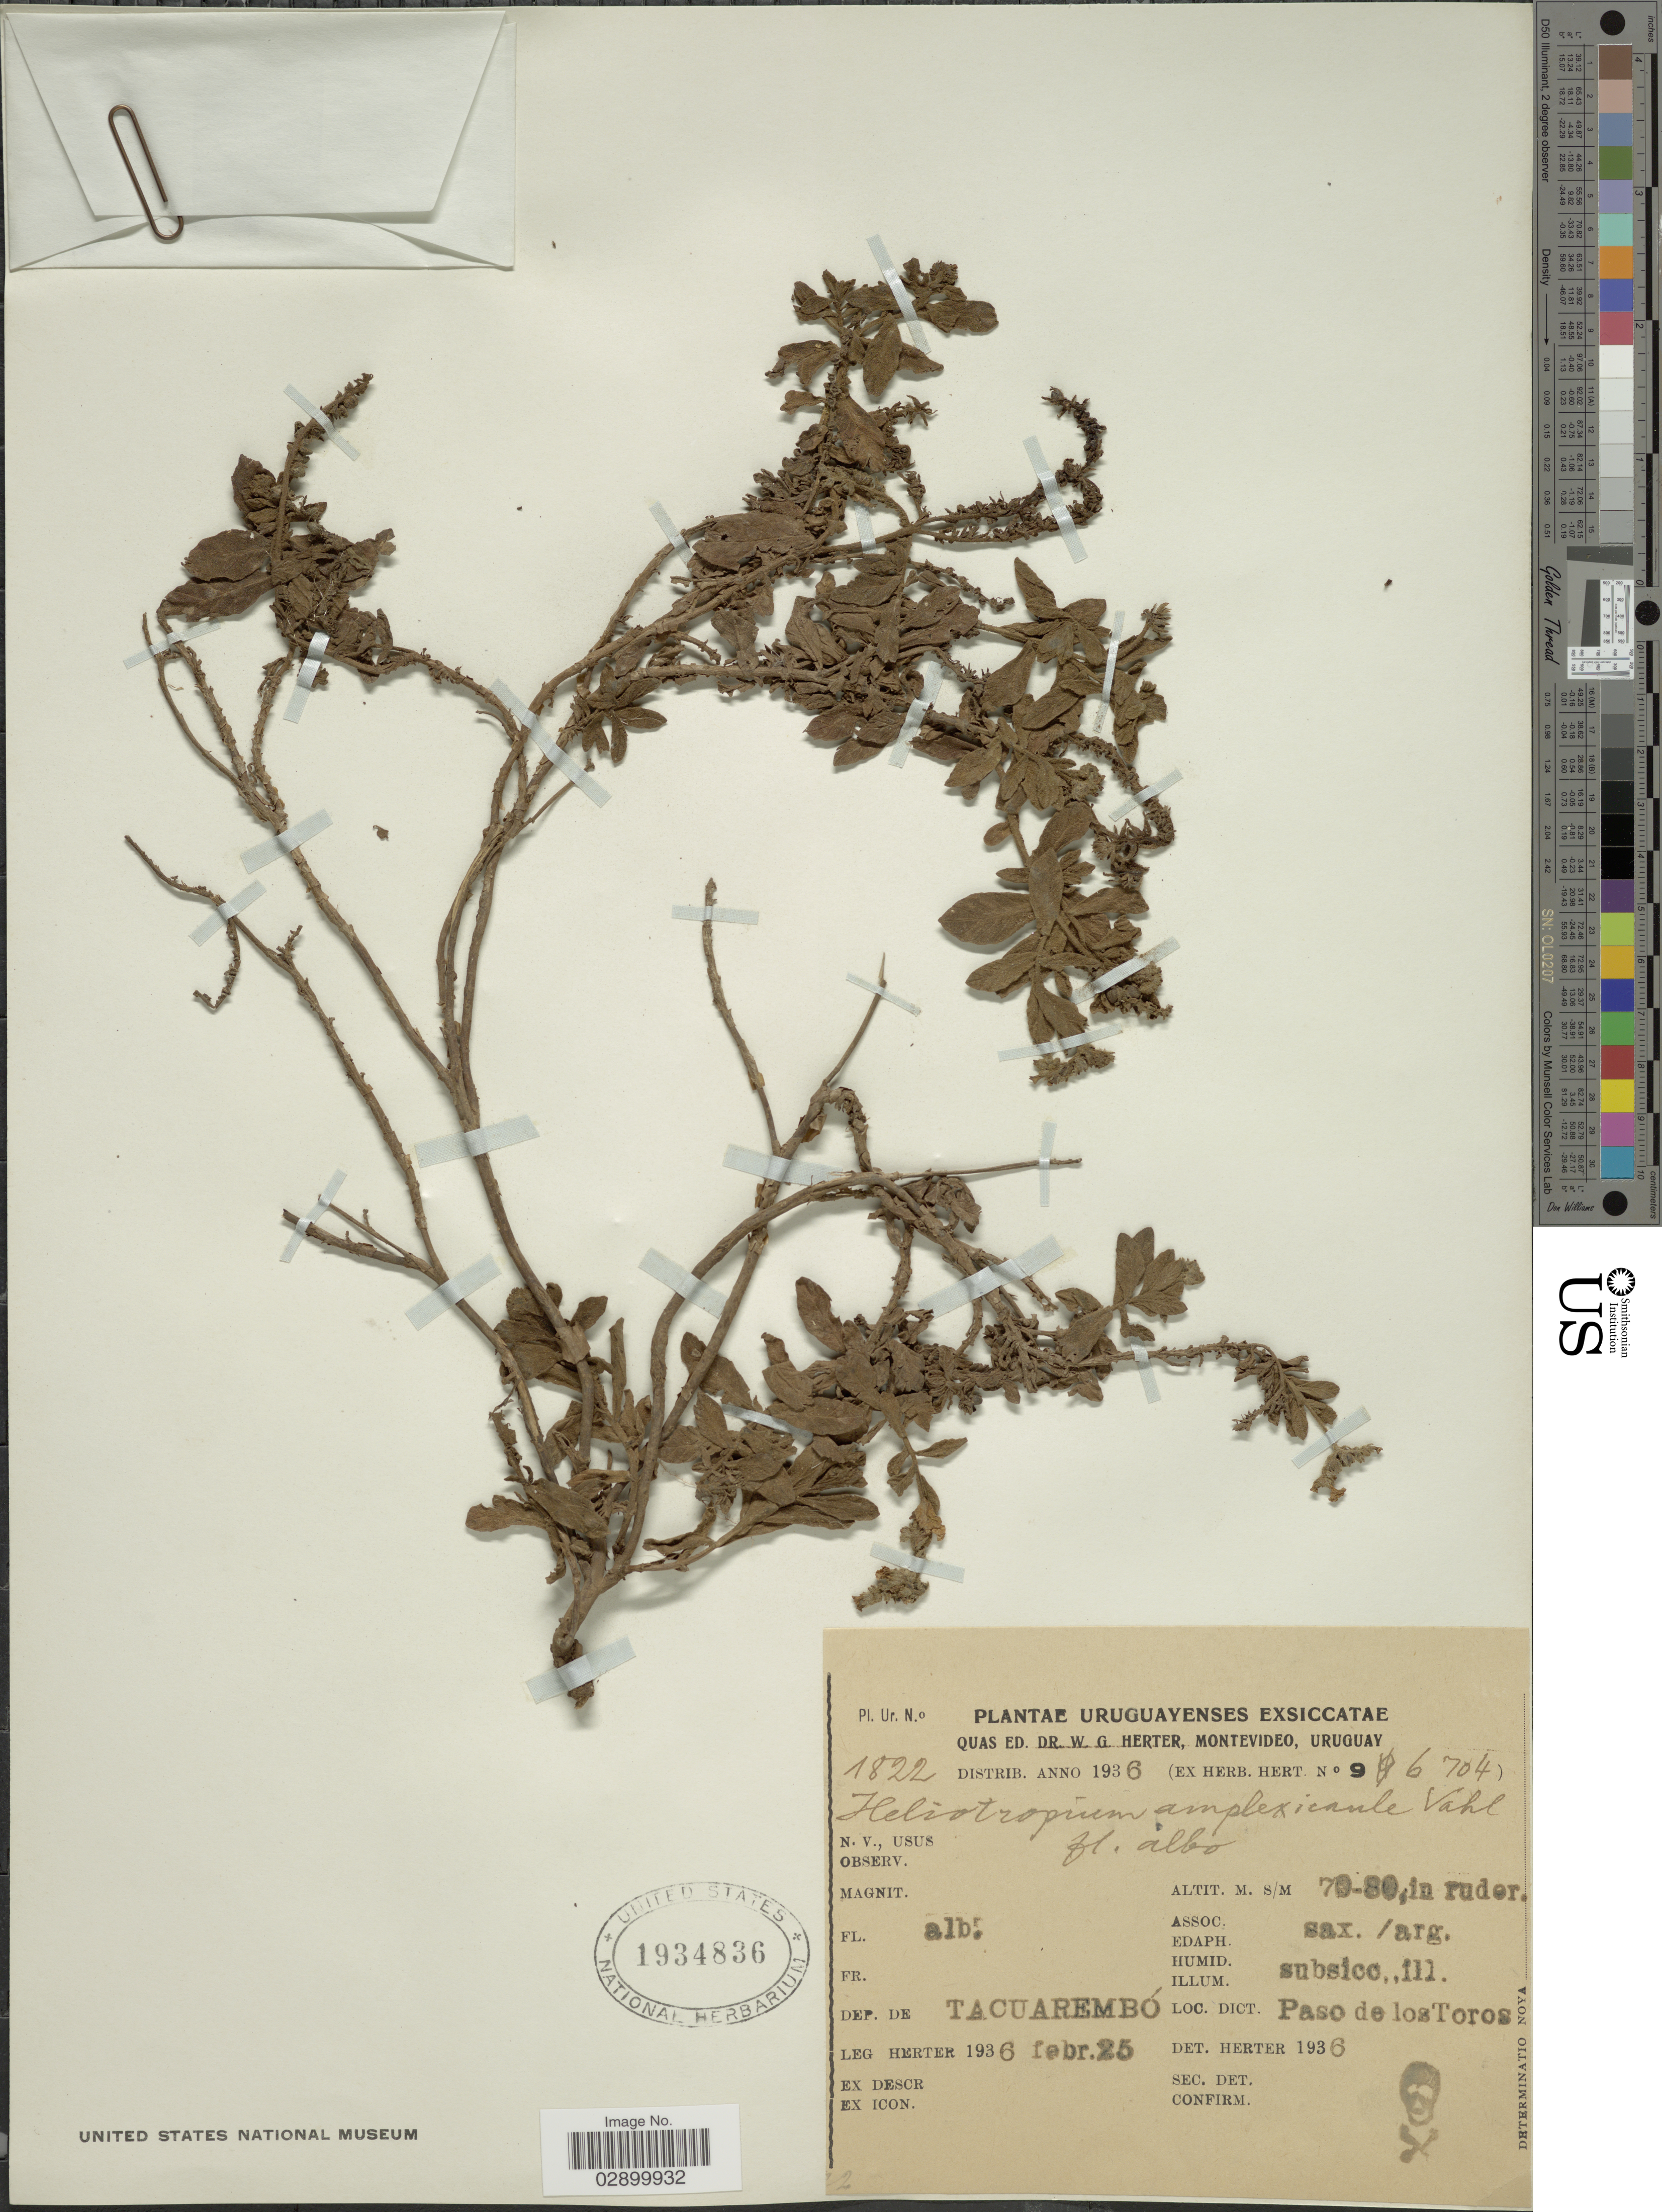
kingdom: Plantae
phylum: Tracheophyta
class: Magnoliopsida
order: Boraginales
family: Heliotropiaceae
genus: Heliotropium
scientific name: Heliotropium amplexicaule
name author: Vahl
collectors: W. G. Herter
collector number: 1822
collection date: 1936-02-25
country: Uruguay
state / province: Tacuarembó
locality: Dep. de Tacuarembó. Paso de los Toros.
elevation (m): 70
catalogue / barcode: US 1934836